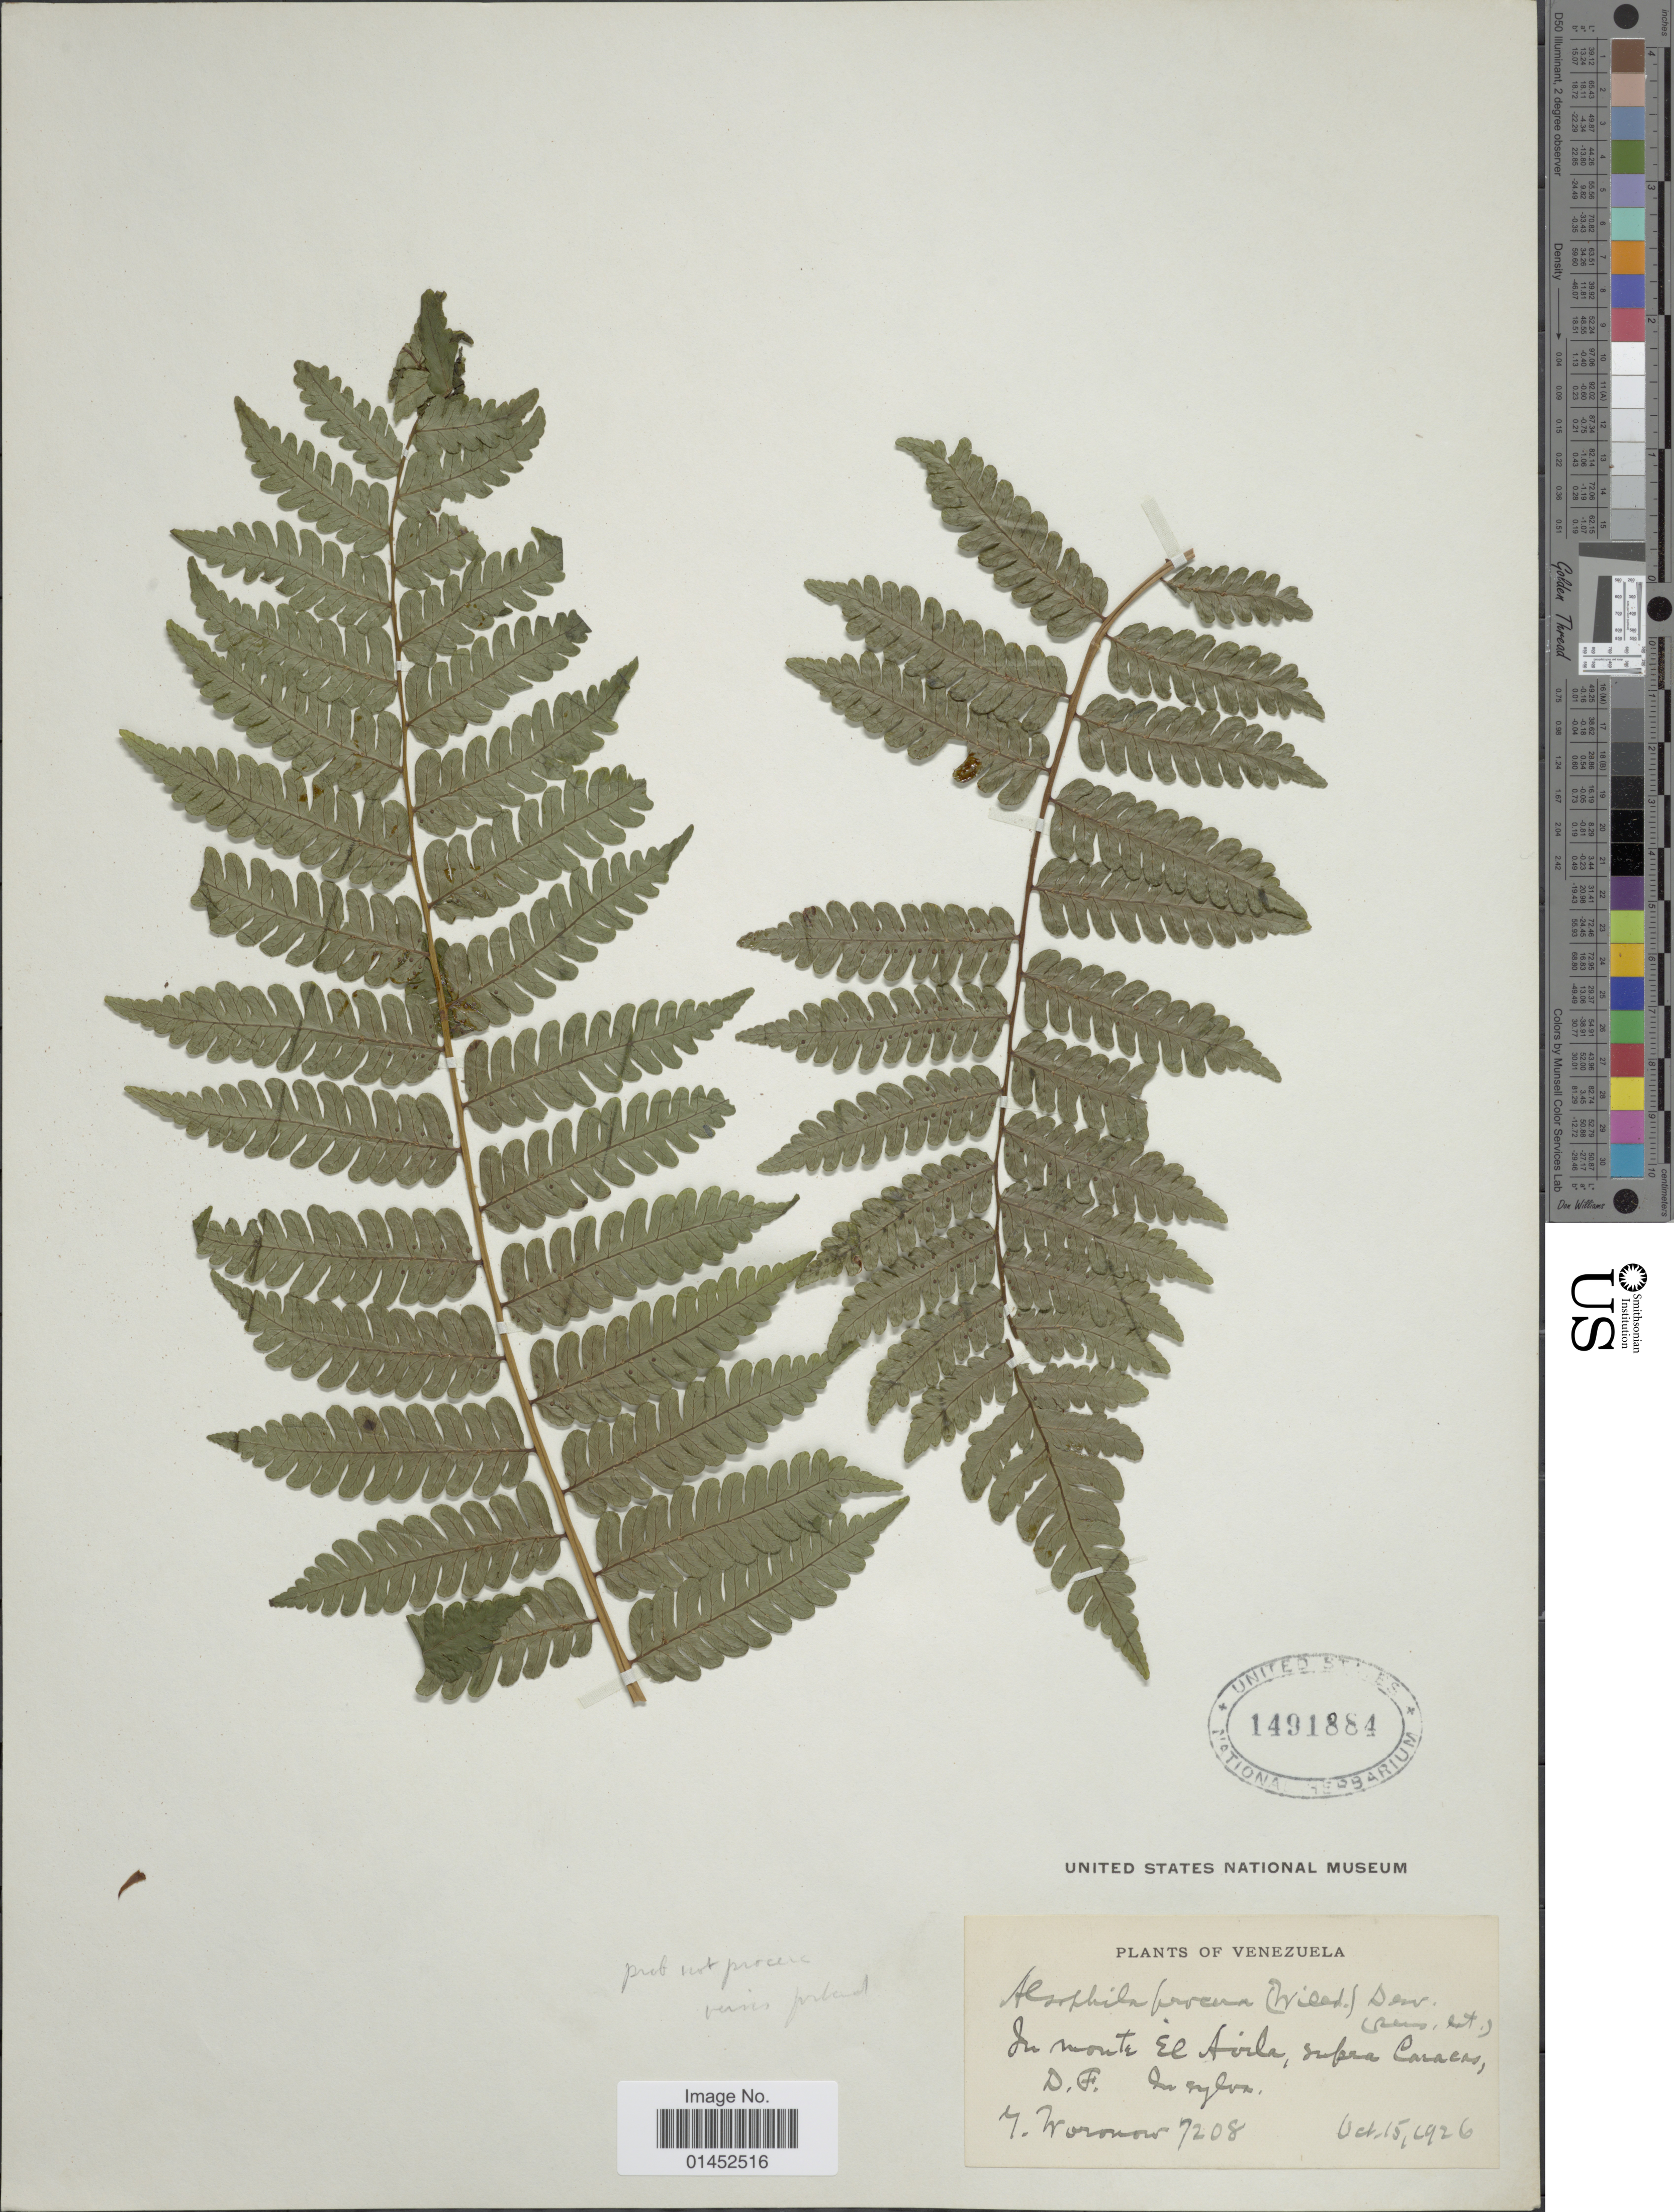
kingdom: Plantae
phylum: Tracheophyta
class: Polypodiopsida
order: Cyatheales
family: Cyatheaceae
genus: Cyathea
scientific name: Cyathea pungens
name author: (Willd.) Domin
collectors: G. Woronow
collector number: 7208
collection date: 1926-10-15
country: Venezuela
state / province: Miranda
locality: In monte El Avila, supra Caracas, D.F.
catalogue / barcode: US 1491884